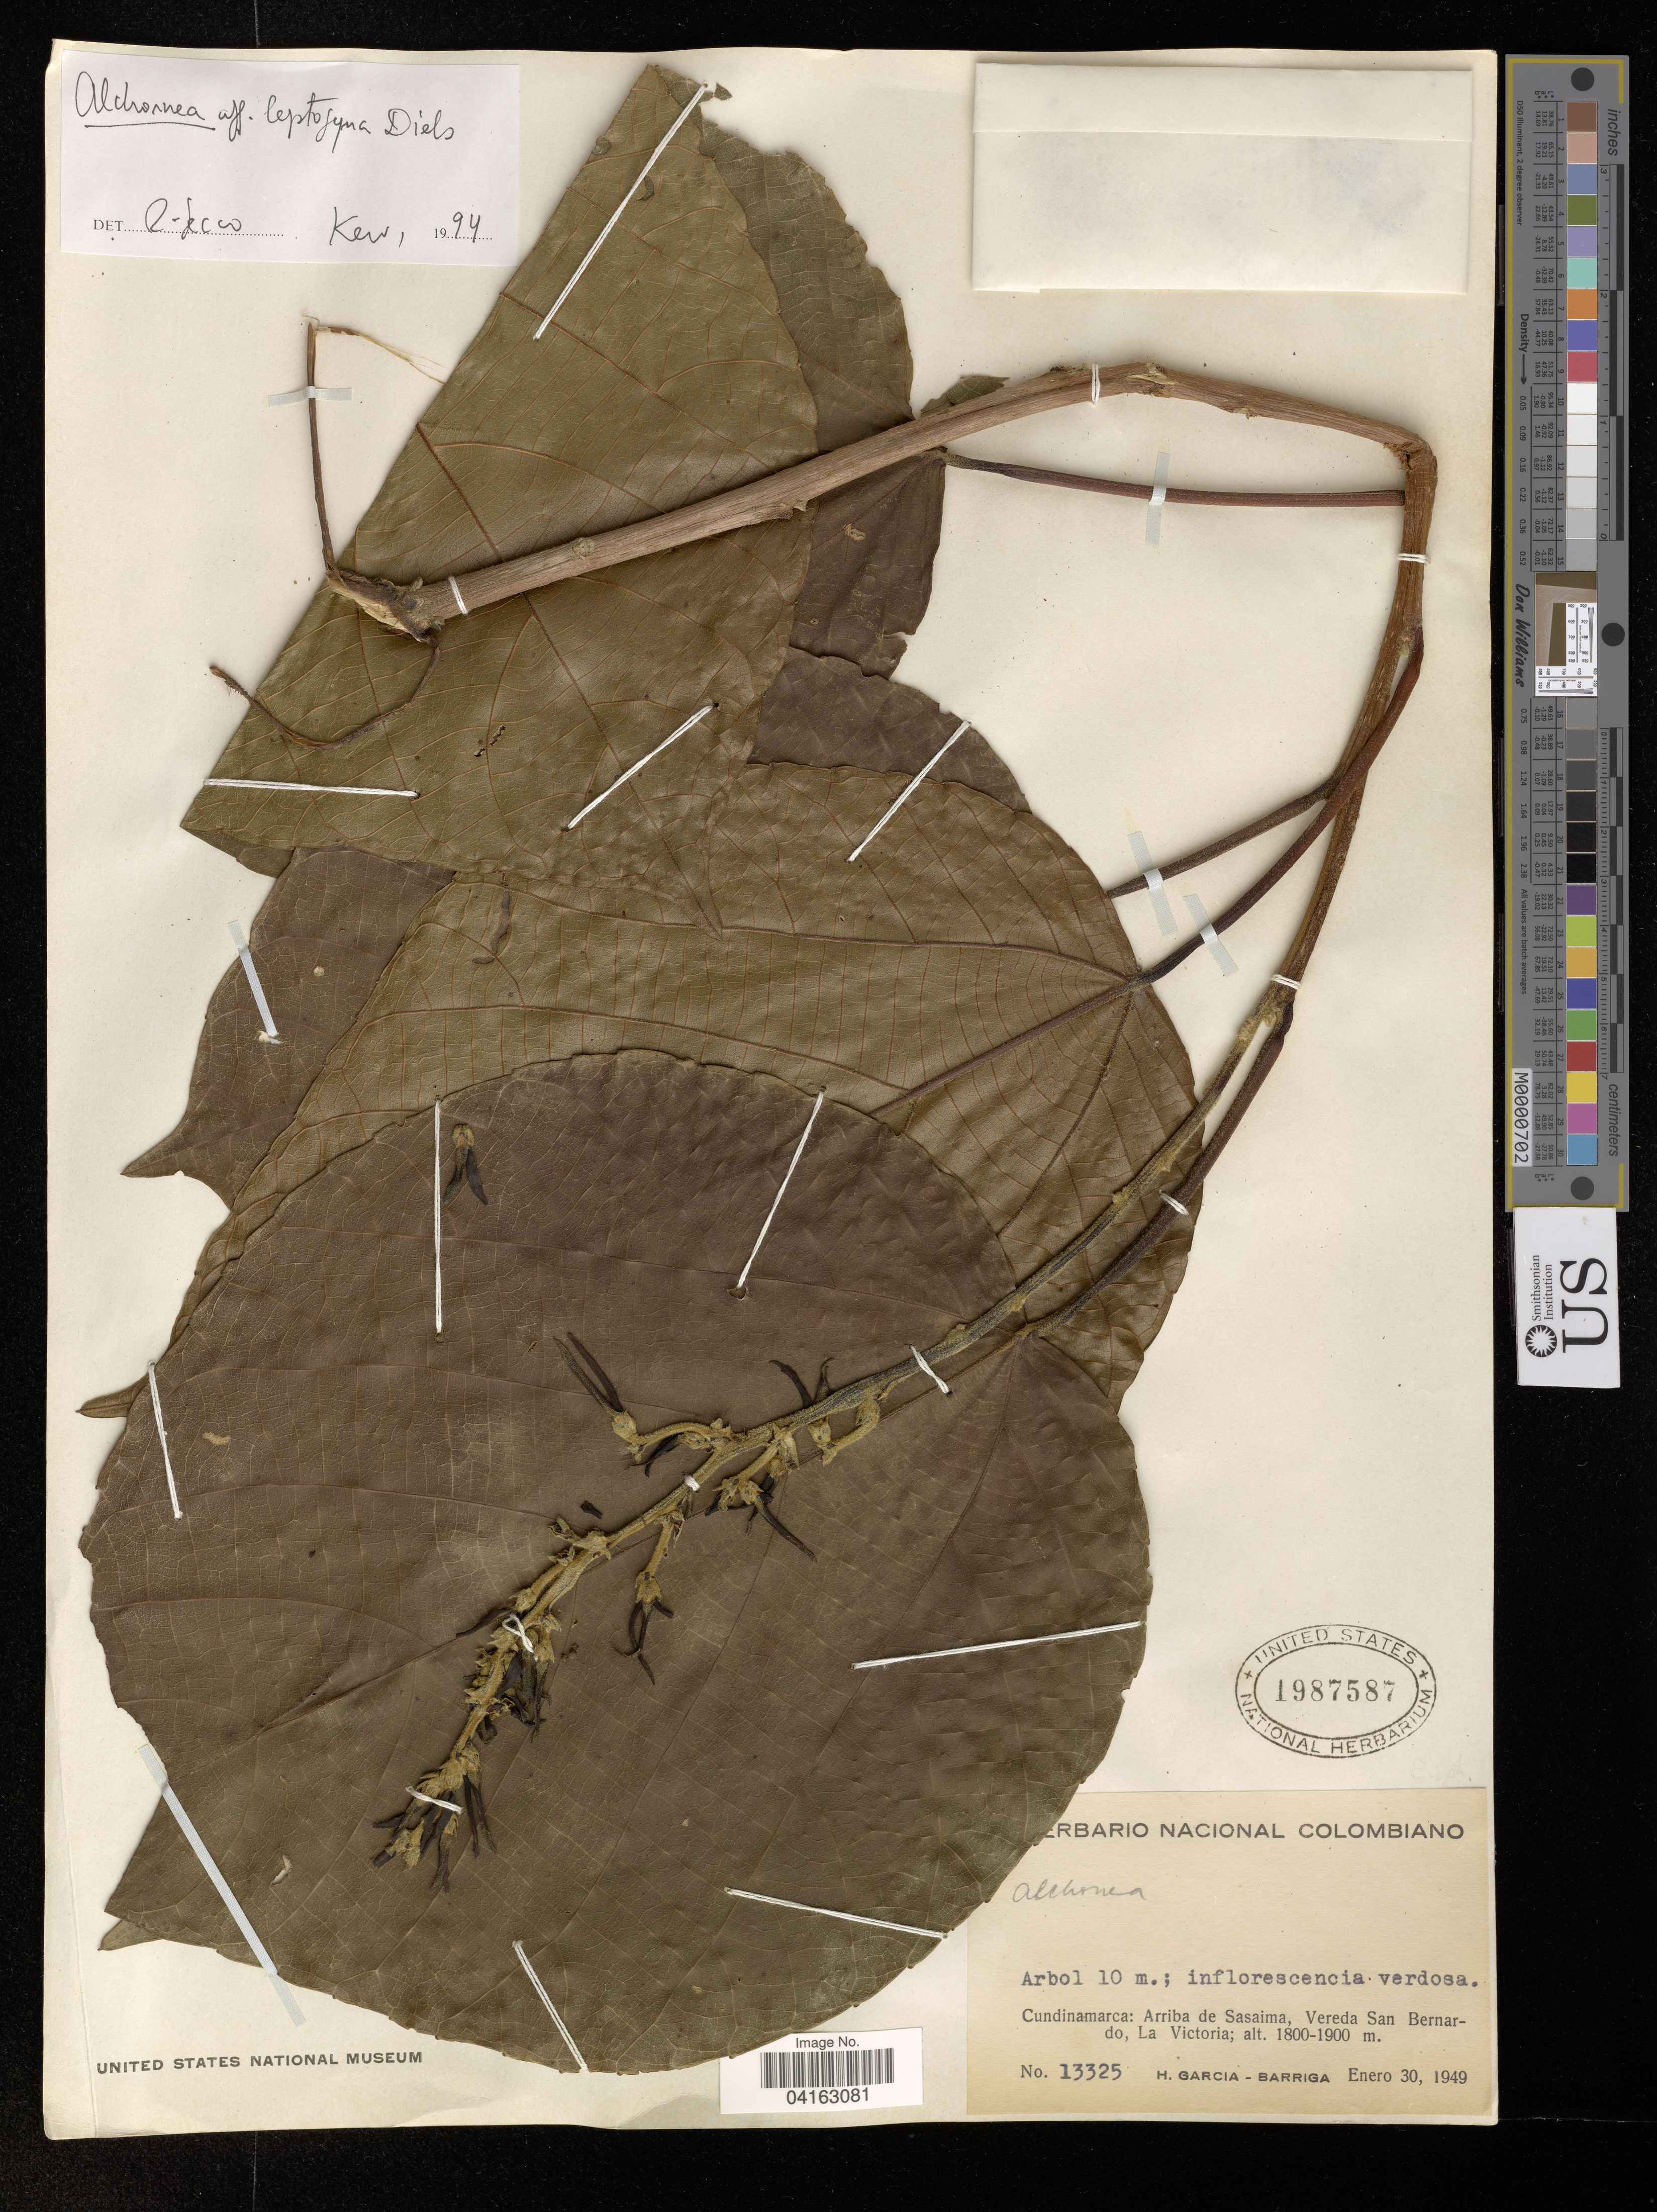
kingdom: Plantae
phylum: Tracheophyta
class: Magnoliopsida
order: Malpighiales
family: Euphorbiaceae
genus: Alchornea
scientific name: Alchornea leptogyna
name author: Diels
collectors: H. García Barriga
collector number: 13325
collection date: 1949-01-30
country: Colombia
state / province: Cundinamarca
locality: Arriba de Sasaima, Vereda San Bernardo, La Victoria.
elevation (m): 1800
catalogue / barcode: US 1987587